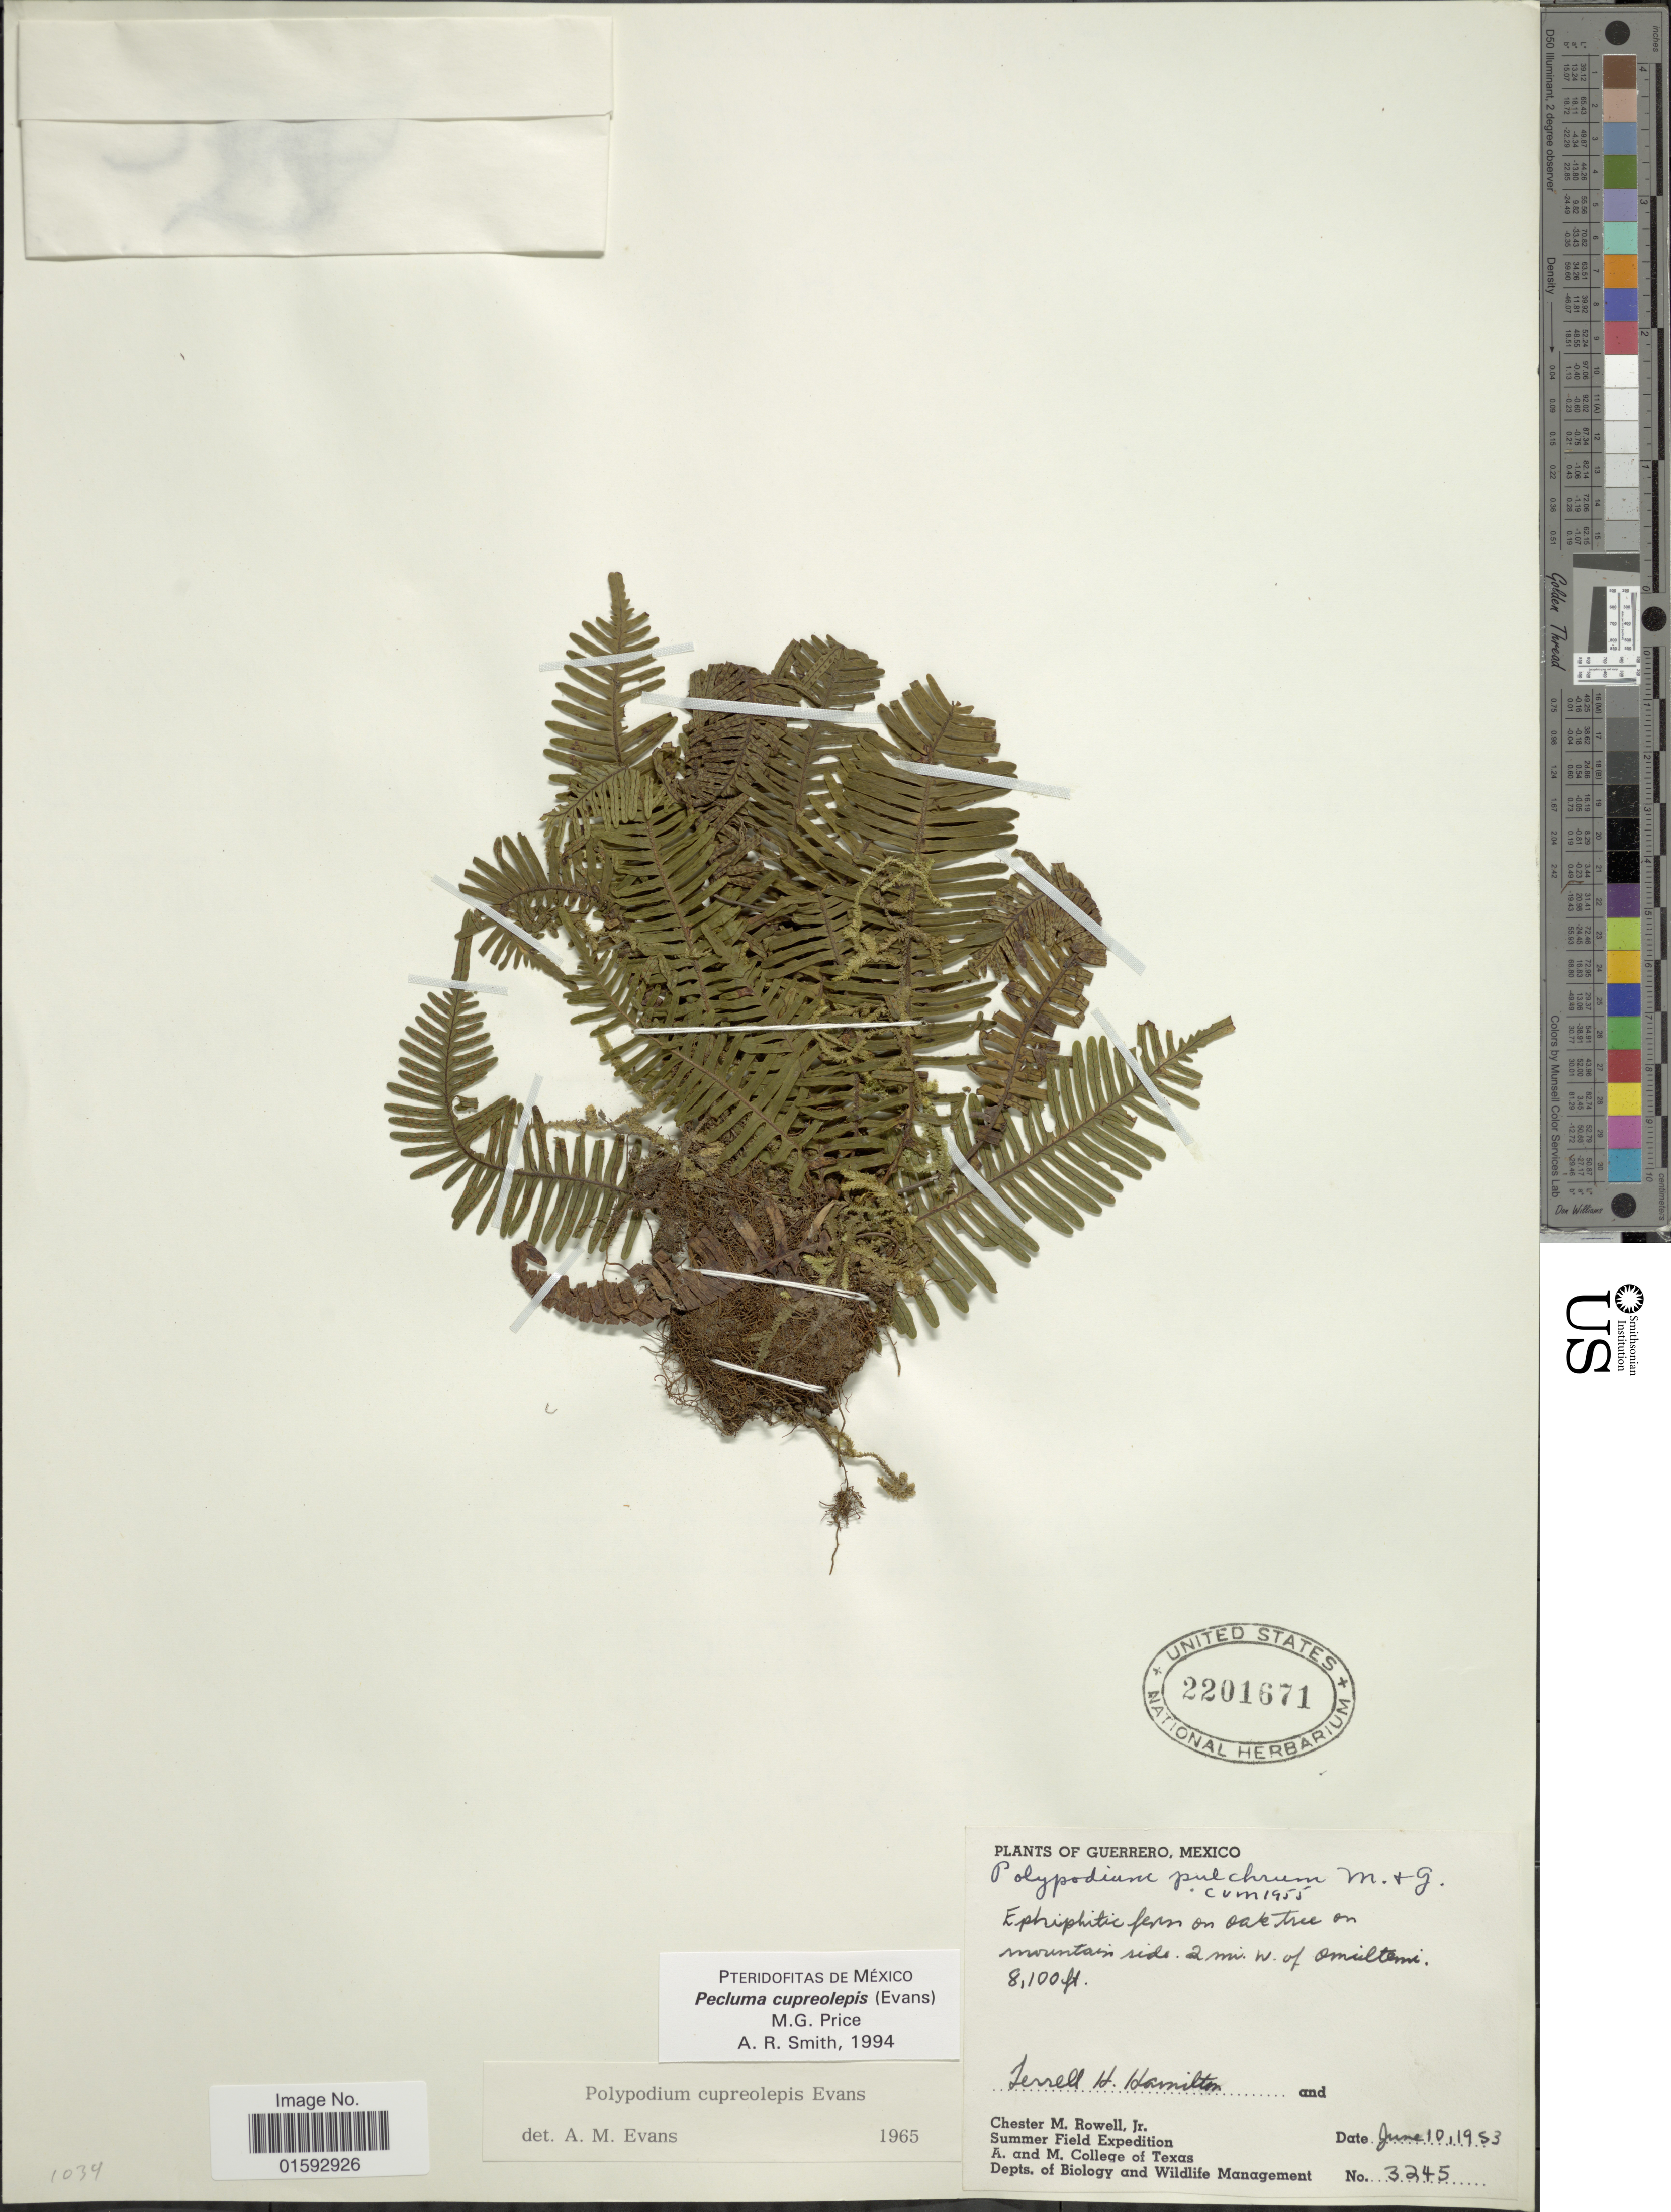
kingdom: Plantae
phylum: Tracheophyta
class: Polypodiopsida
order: Polypodiales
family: Polypodiaceae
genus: Pecluma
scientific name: Pecluma cupreolepis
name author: (A.M. Evans) M.G. Price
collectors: F. Hamilton & C. M. Rowell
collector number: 3245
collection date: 1953-06-10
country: Mexico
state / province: Guerrero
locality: Ephiphitic fern on oak tree on mountain side 2 mi w of Omiltemi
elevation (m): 2469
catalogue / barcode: US 2201671